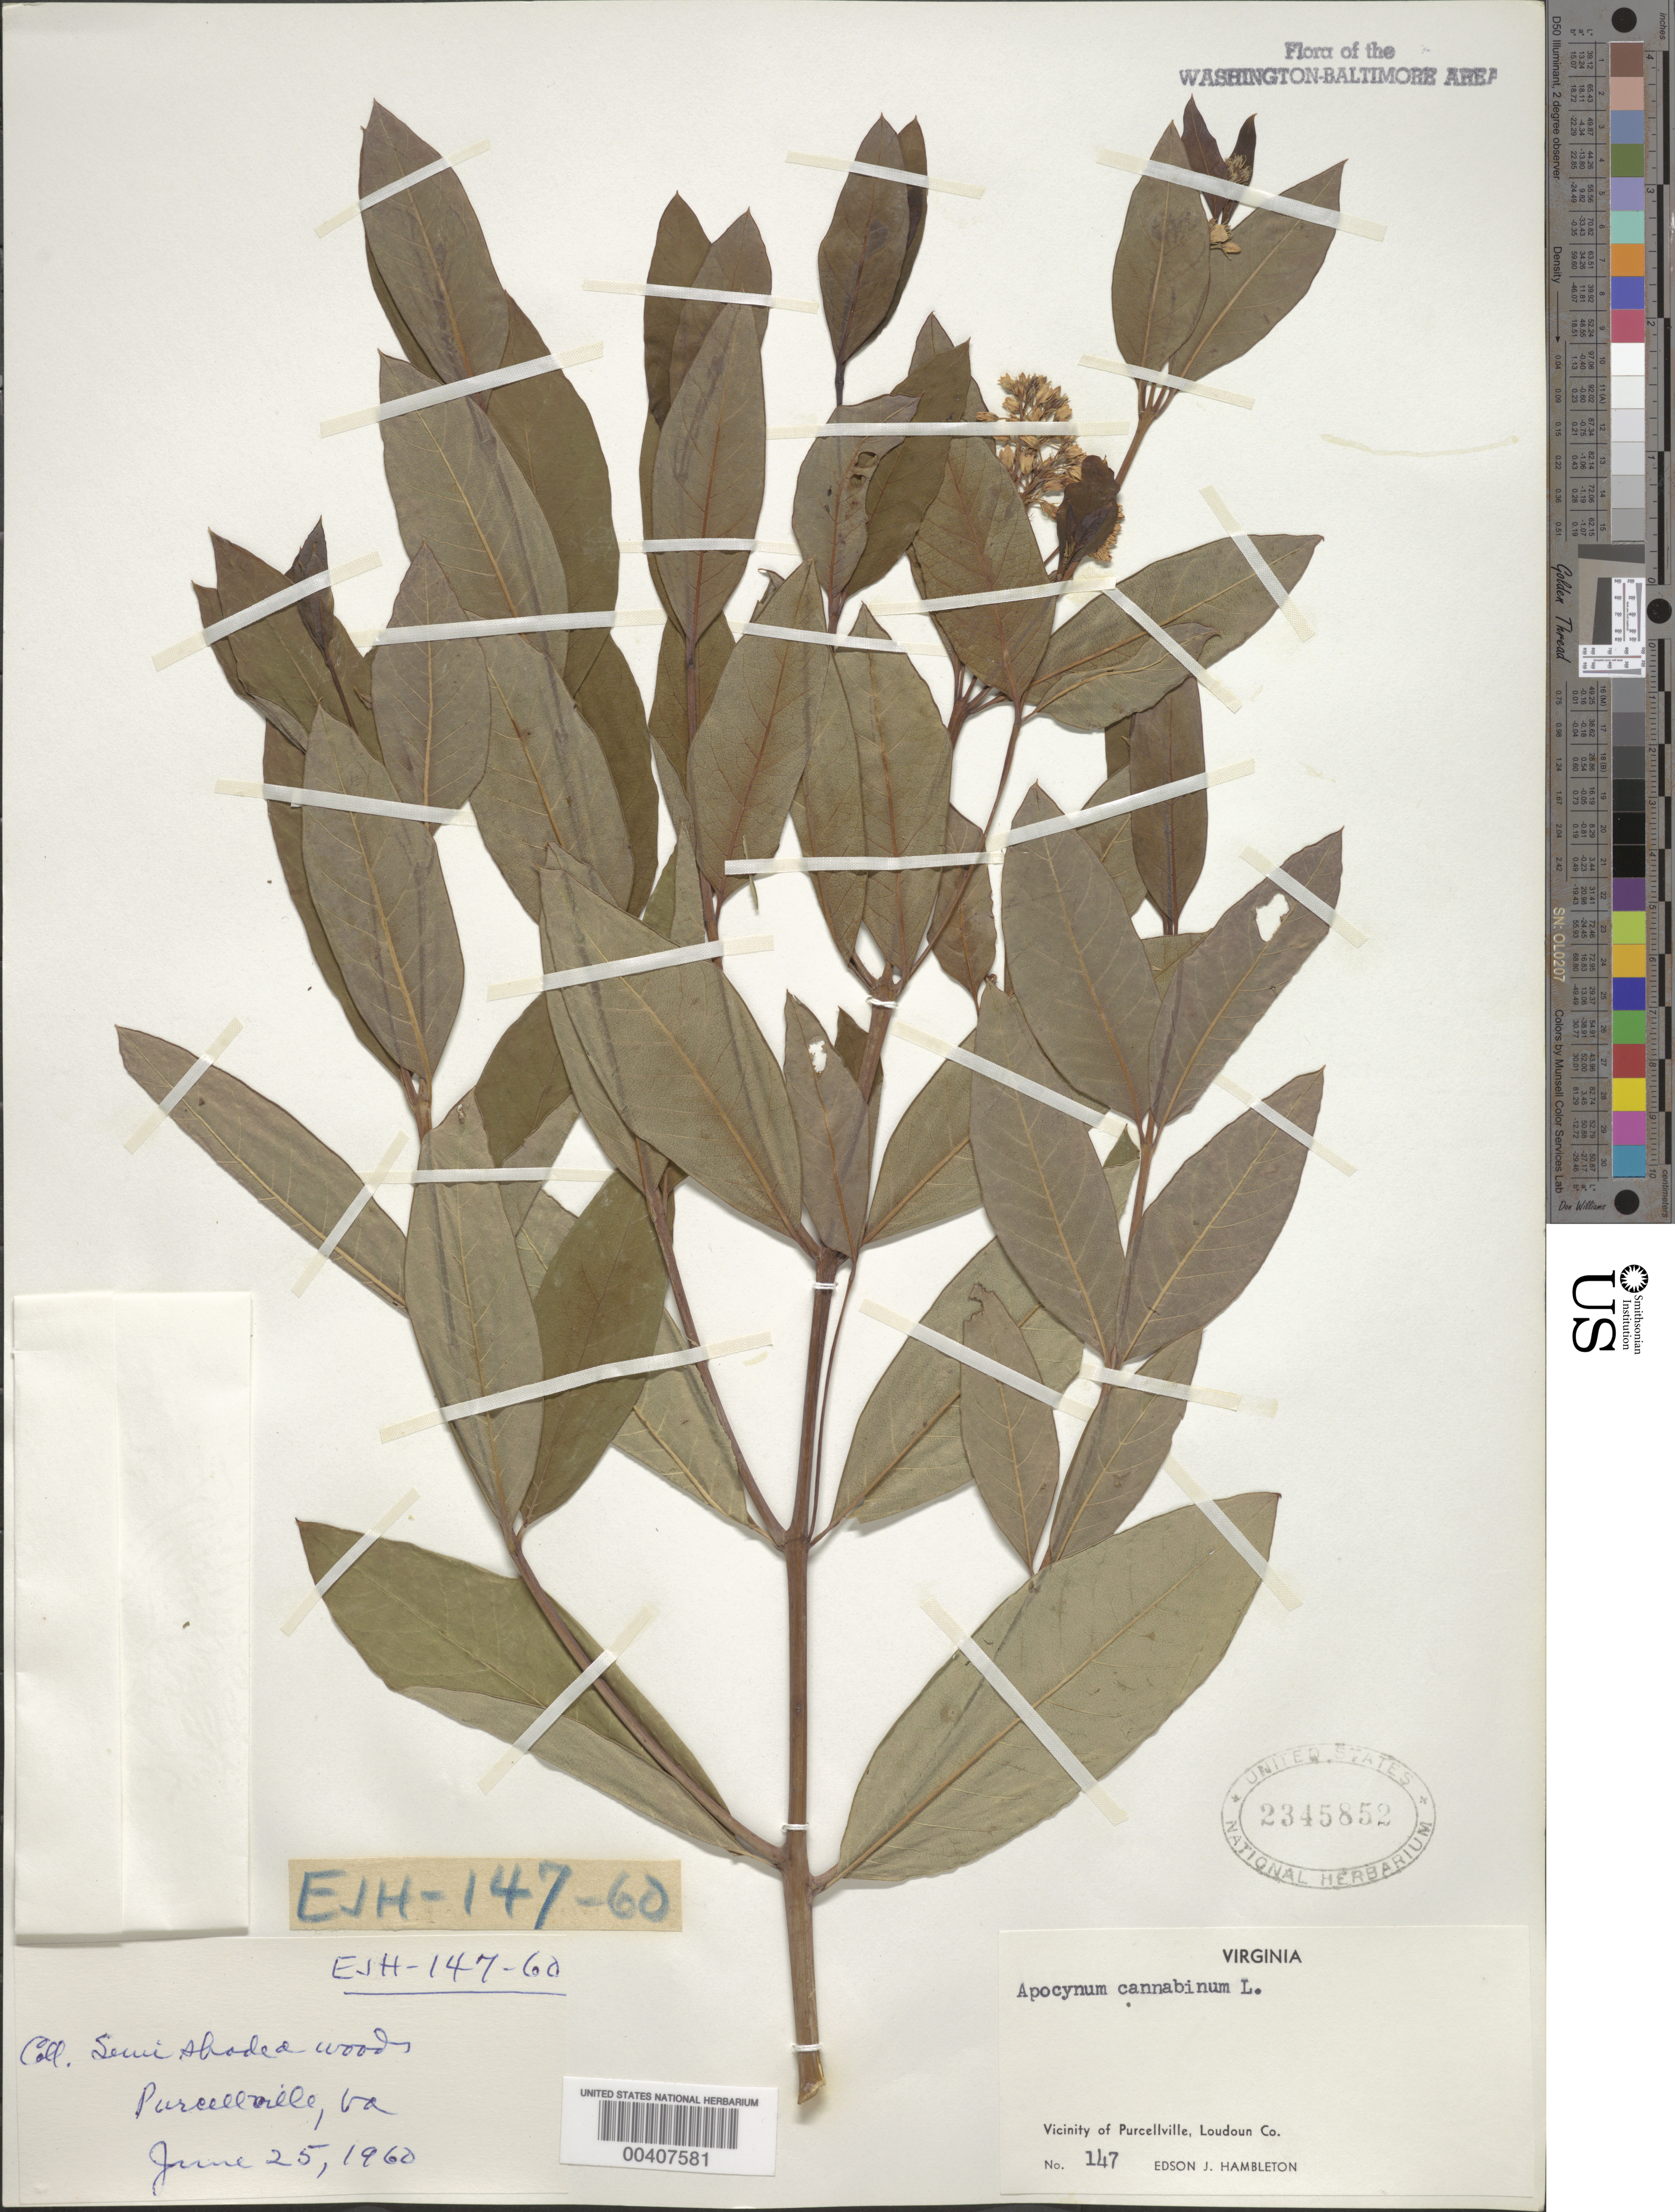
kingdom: Plantae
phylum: Tracheophyta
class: Magnoliopsida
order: Gentianales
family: Apocynaceae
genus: Apocynum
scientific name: Apocynum cannabinum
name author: L.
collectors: E. Hambleton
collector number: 147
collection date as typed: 25 Jun 1960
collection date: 1960-06-25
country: United States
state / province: Virginia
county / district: Loudoun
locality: Purcellville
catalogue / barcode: US 2345852